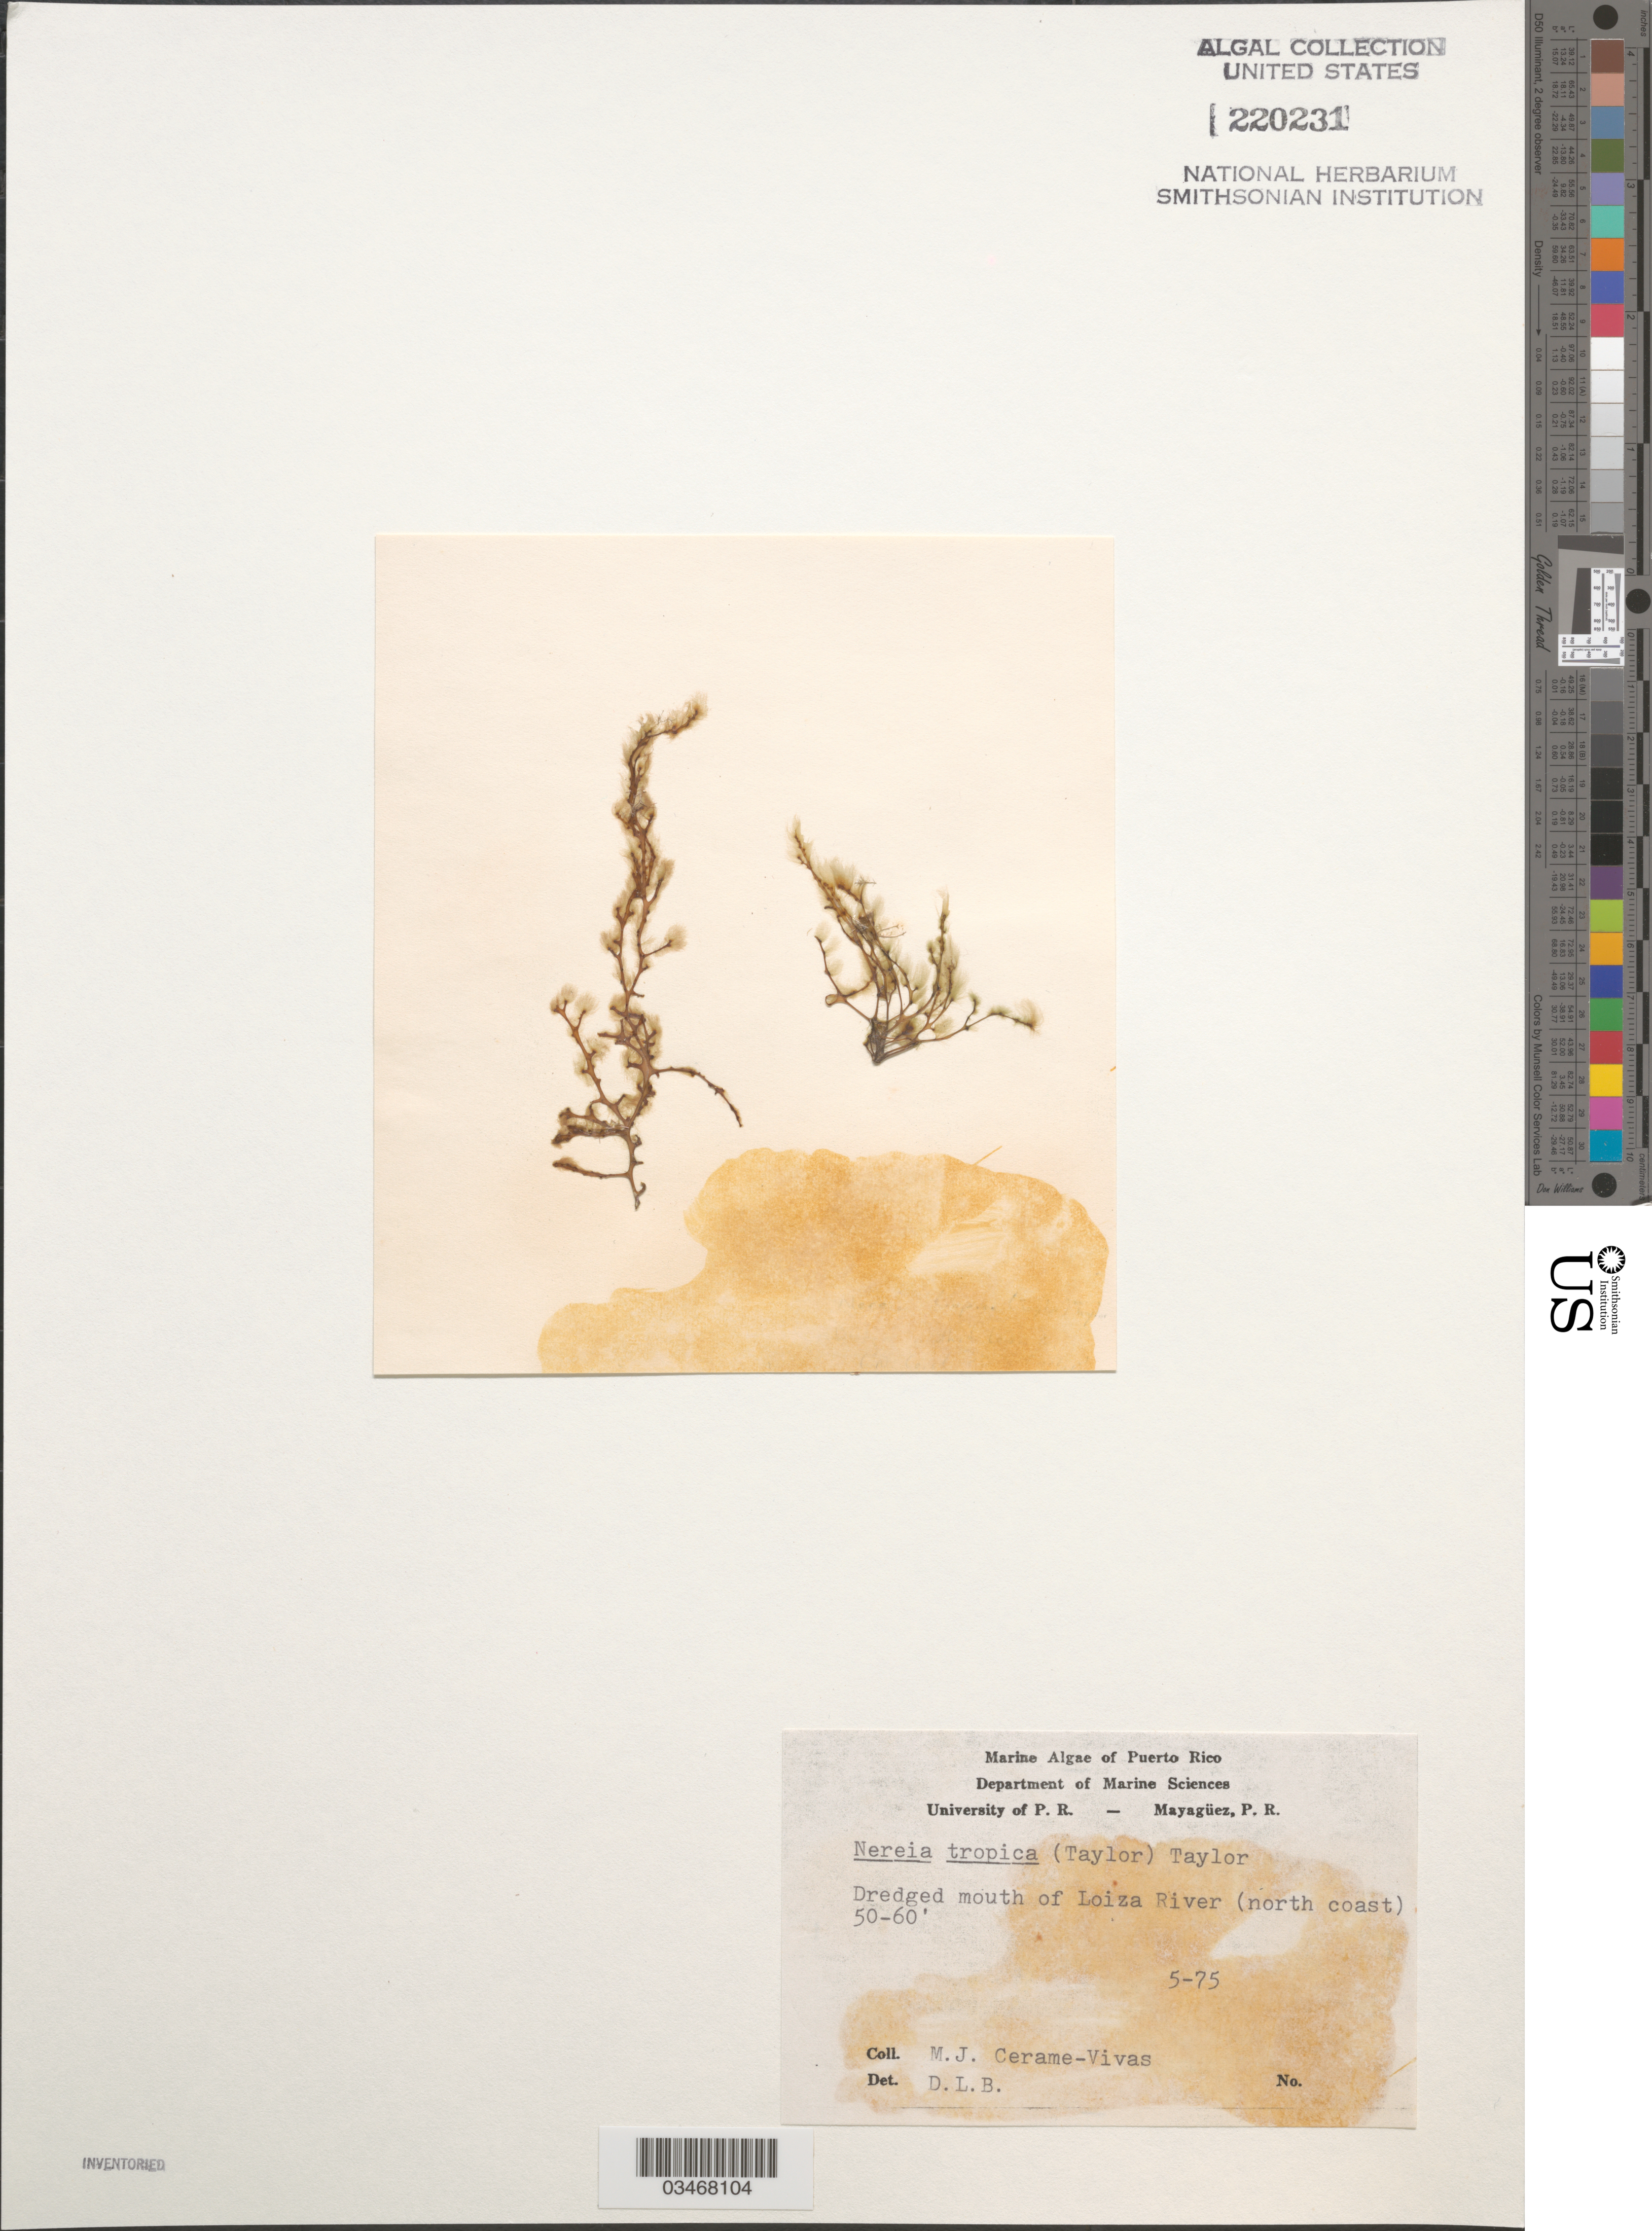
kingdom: Chromista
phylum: Ochrophyta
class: Phaeophyceae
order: Sporochnales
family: Sporochnaceae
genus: Nereia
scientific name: Nereia tropica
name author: (W.R. Taylor) W.R. Taylor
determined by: Ballantine, D. L.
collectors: M. Cerame-Vivas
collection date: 1975-05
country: Puerto Rico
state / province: Loíza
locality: Dredged mouth of Loiza River (north coast)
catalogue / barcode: US 220231